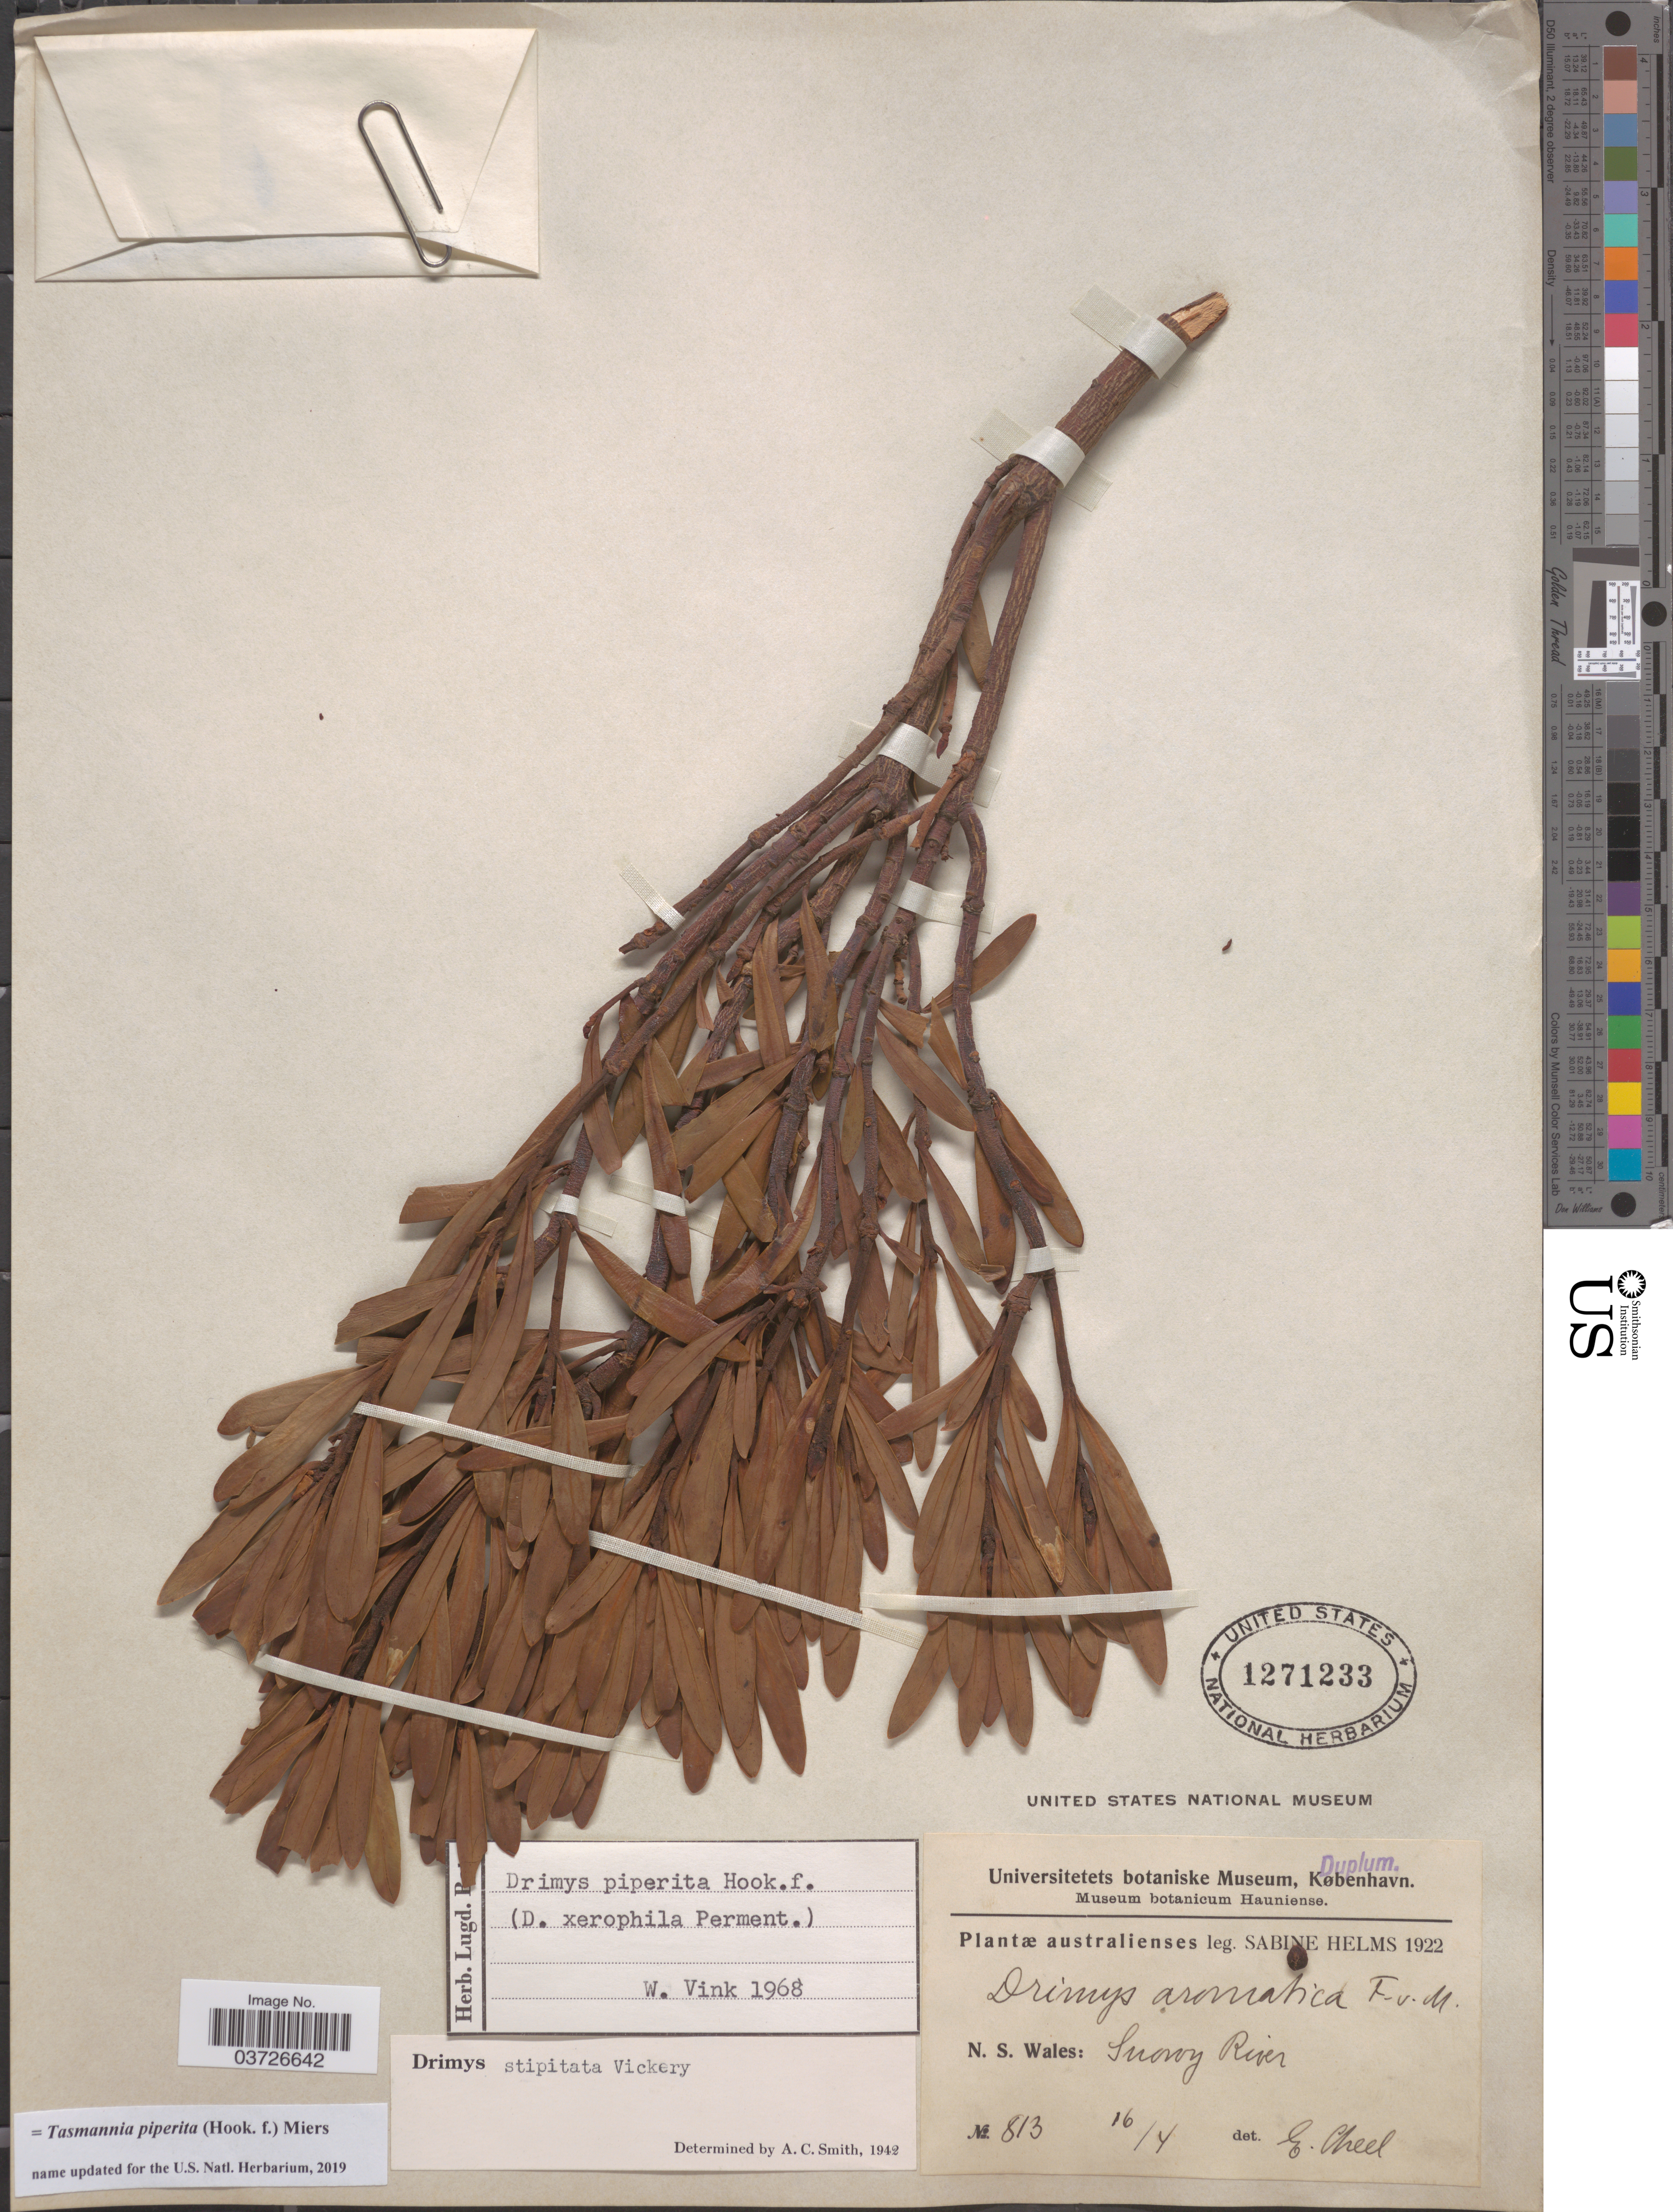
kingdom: Plantae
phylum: Tracheophyta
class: Magnoliopsida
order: Canellales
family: Winteraceae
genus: Tasmannia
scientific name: Tasmannia piperita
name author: (Hook. f.) Miers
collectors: S. Helms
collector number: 813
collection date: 1922-04-16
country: Australia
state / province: New South Wales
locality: N. S. Wales: Snowy River.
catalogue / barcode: US 1271233